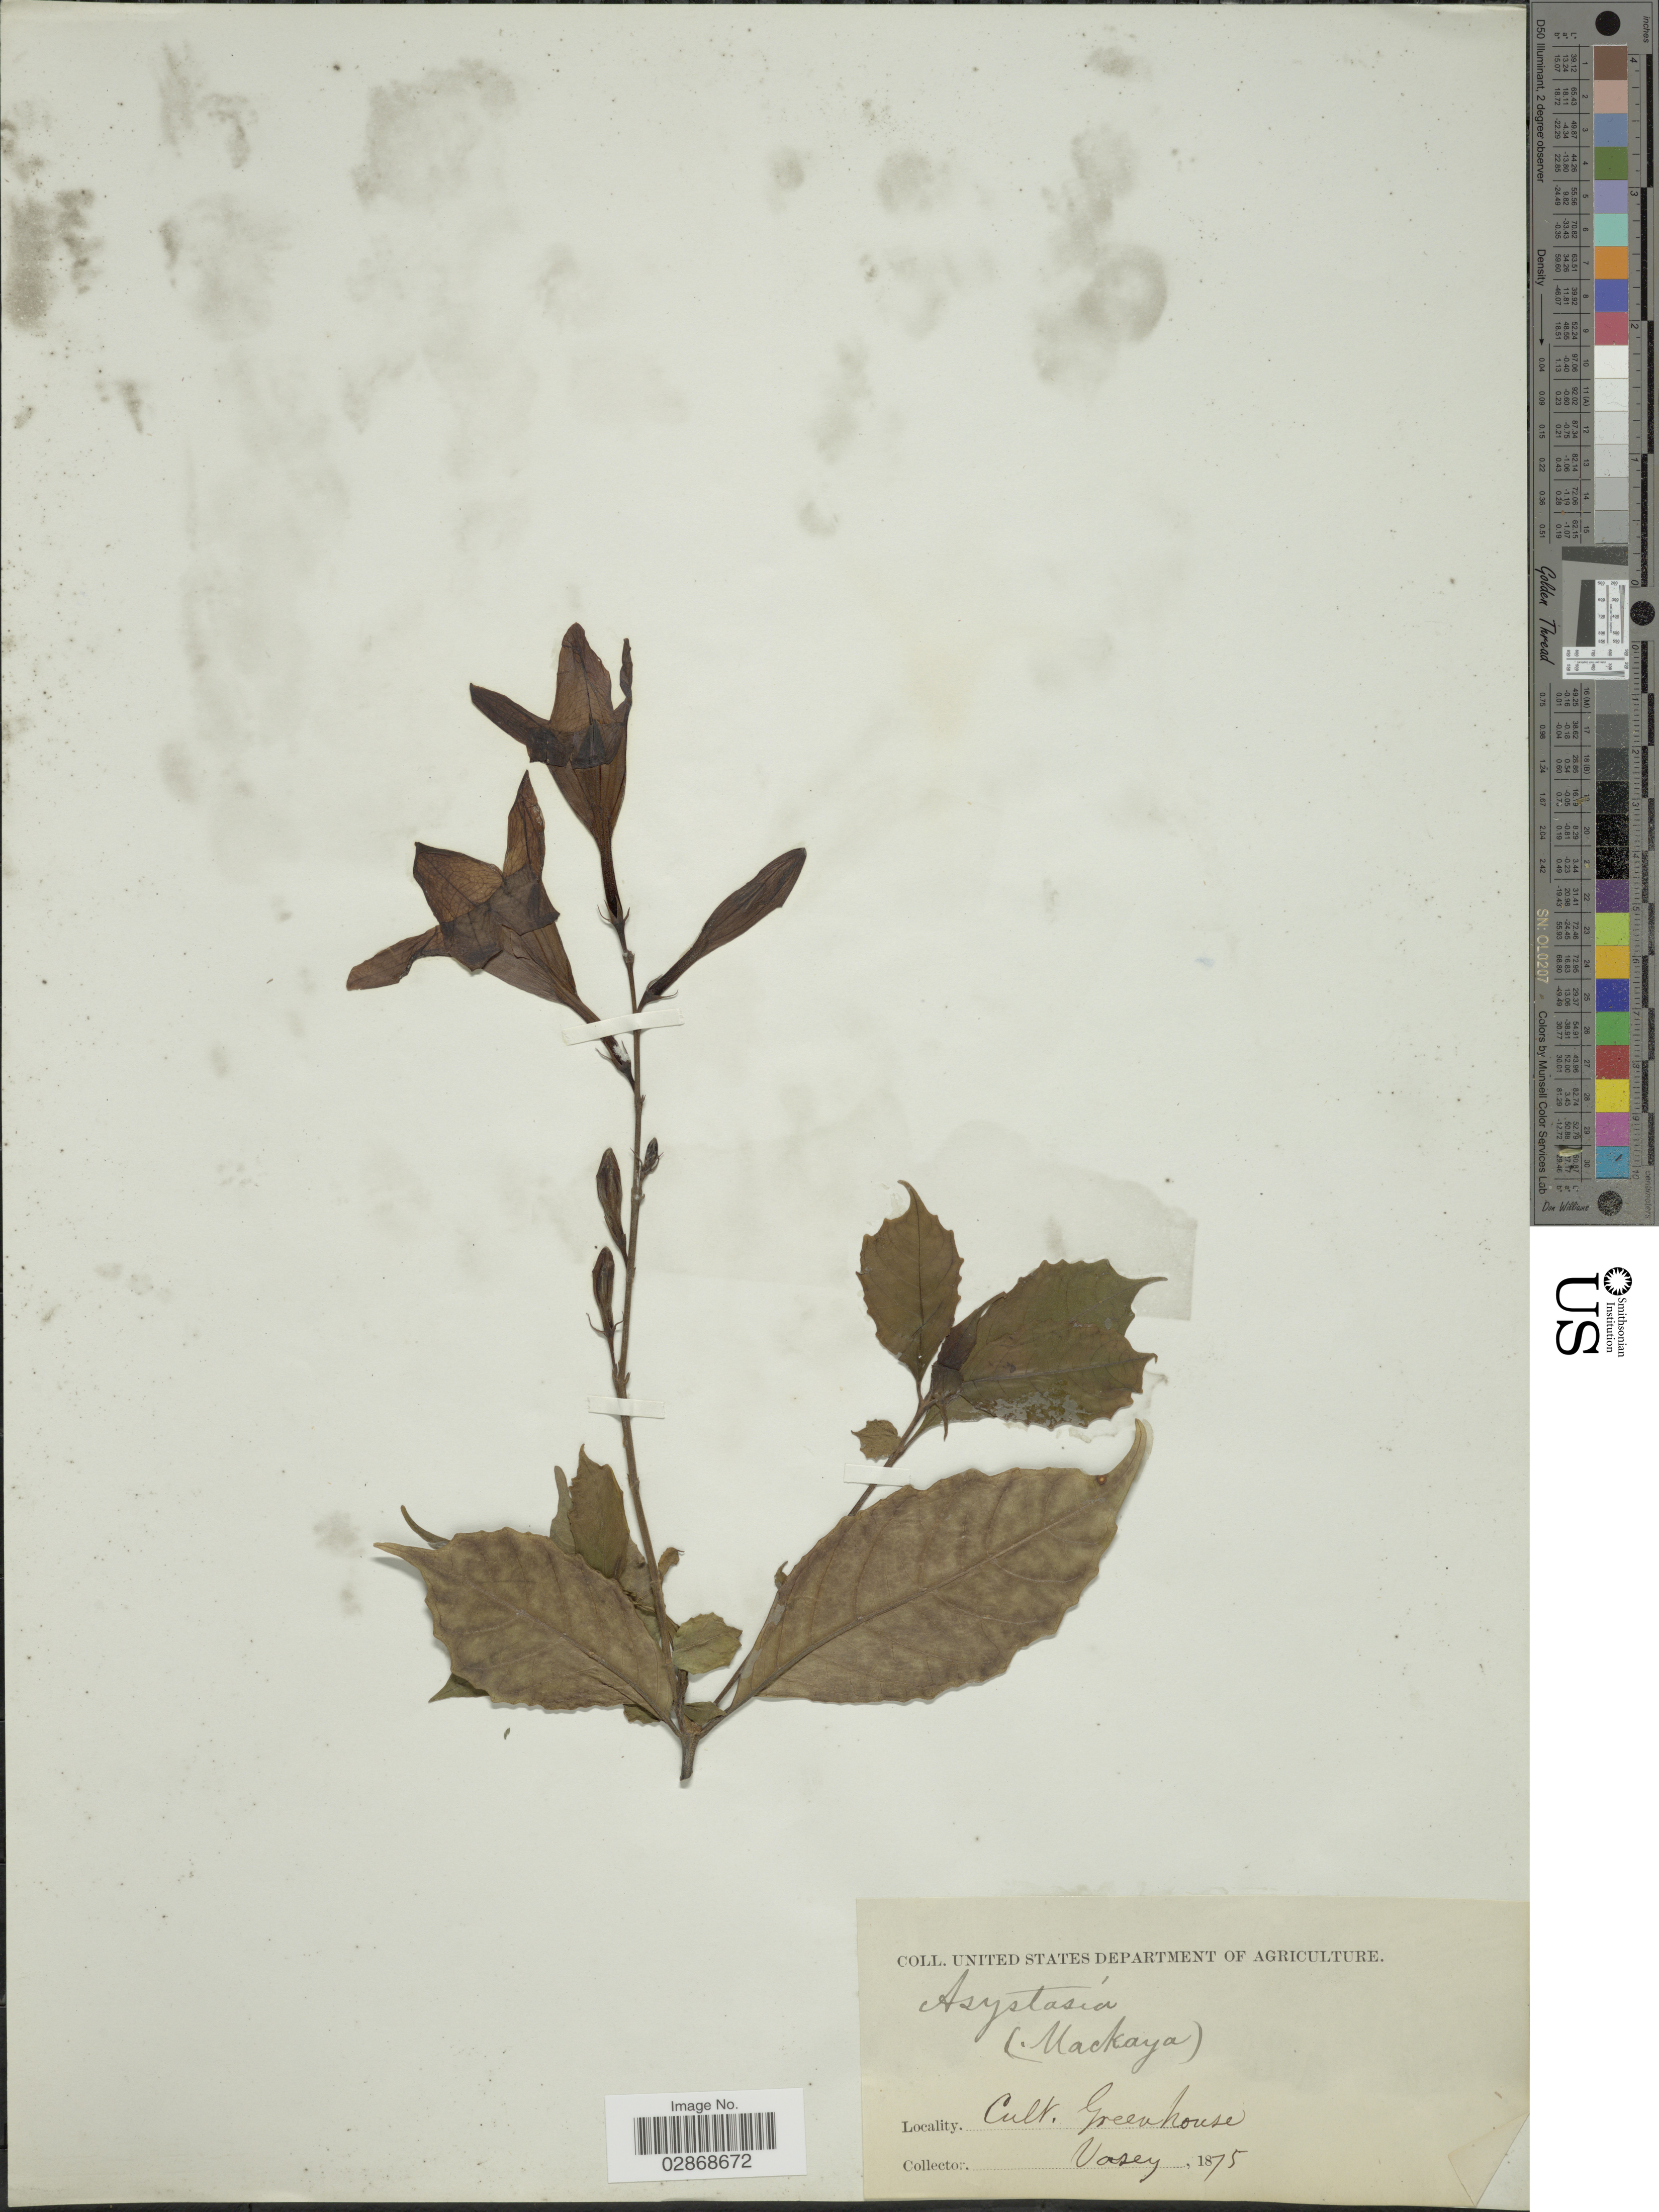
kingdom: Plantae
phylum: Tracheophyta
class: Magnoliopsida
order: Lamiales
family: Acanthaceae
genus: Asystasia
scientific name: Asystasia sp.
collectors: Vasey, --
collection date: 1875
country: United States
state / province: District of Columbia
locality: Greenhouse.